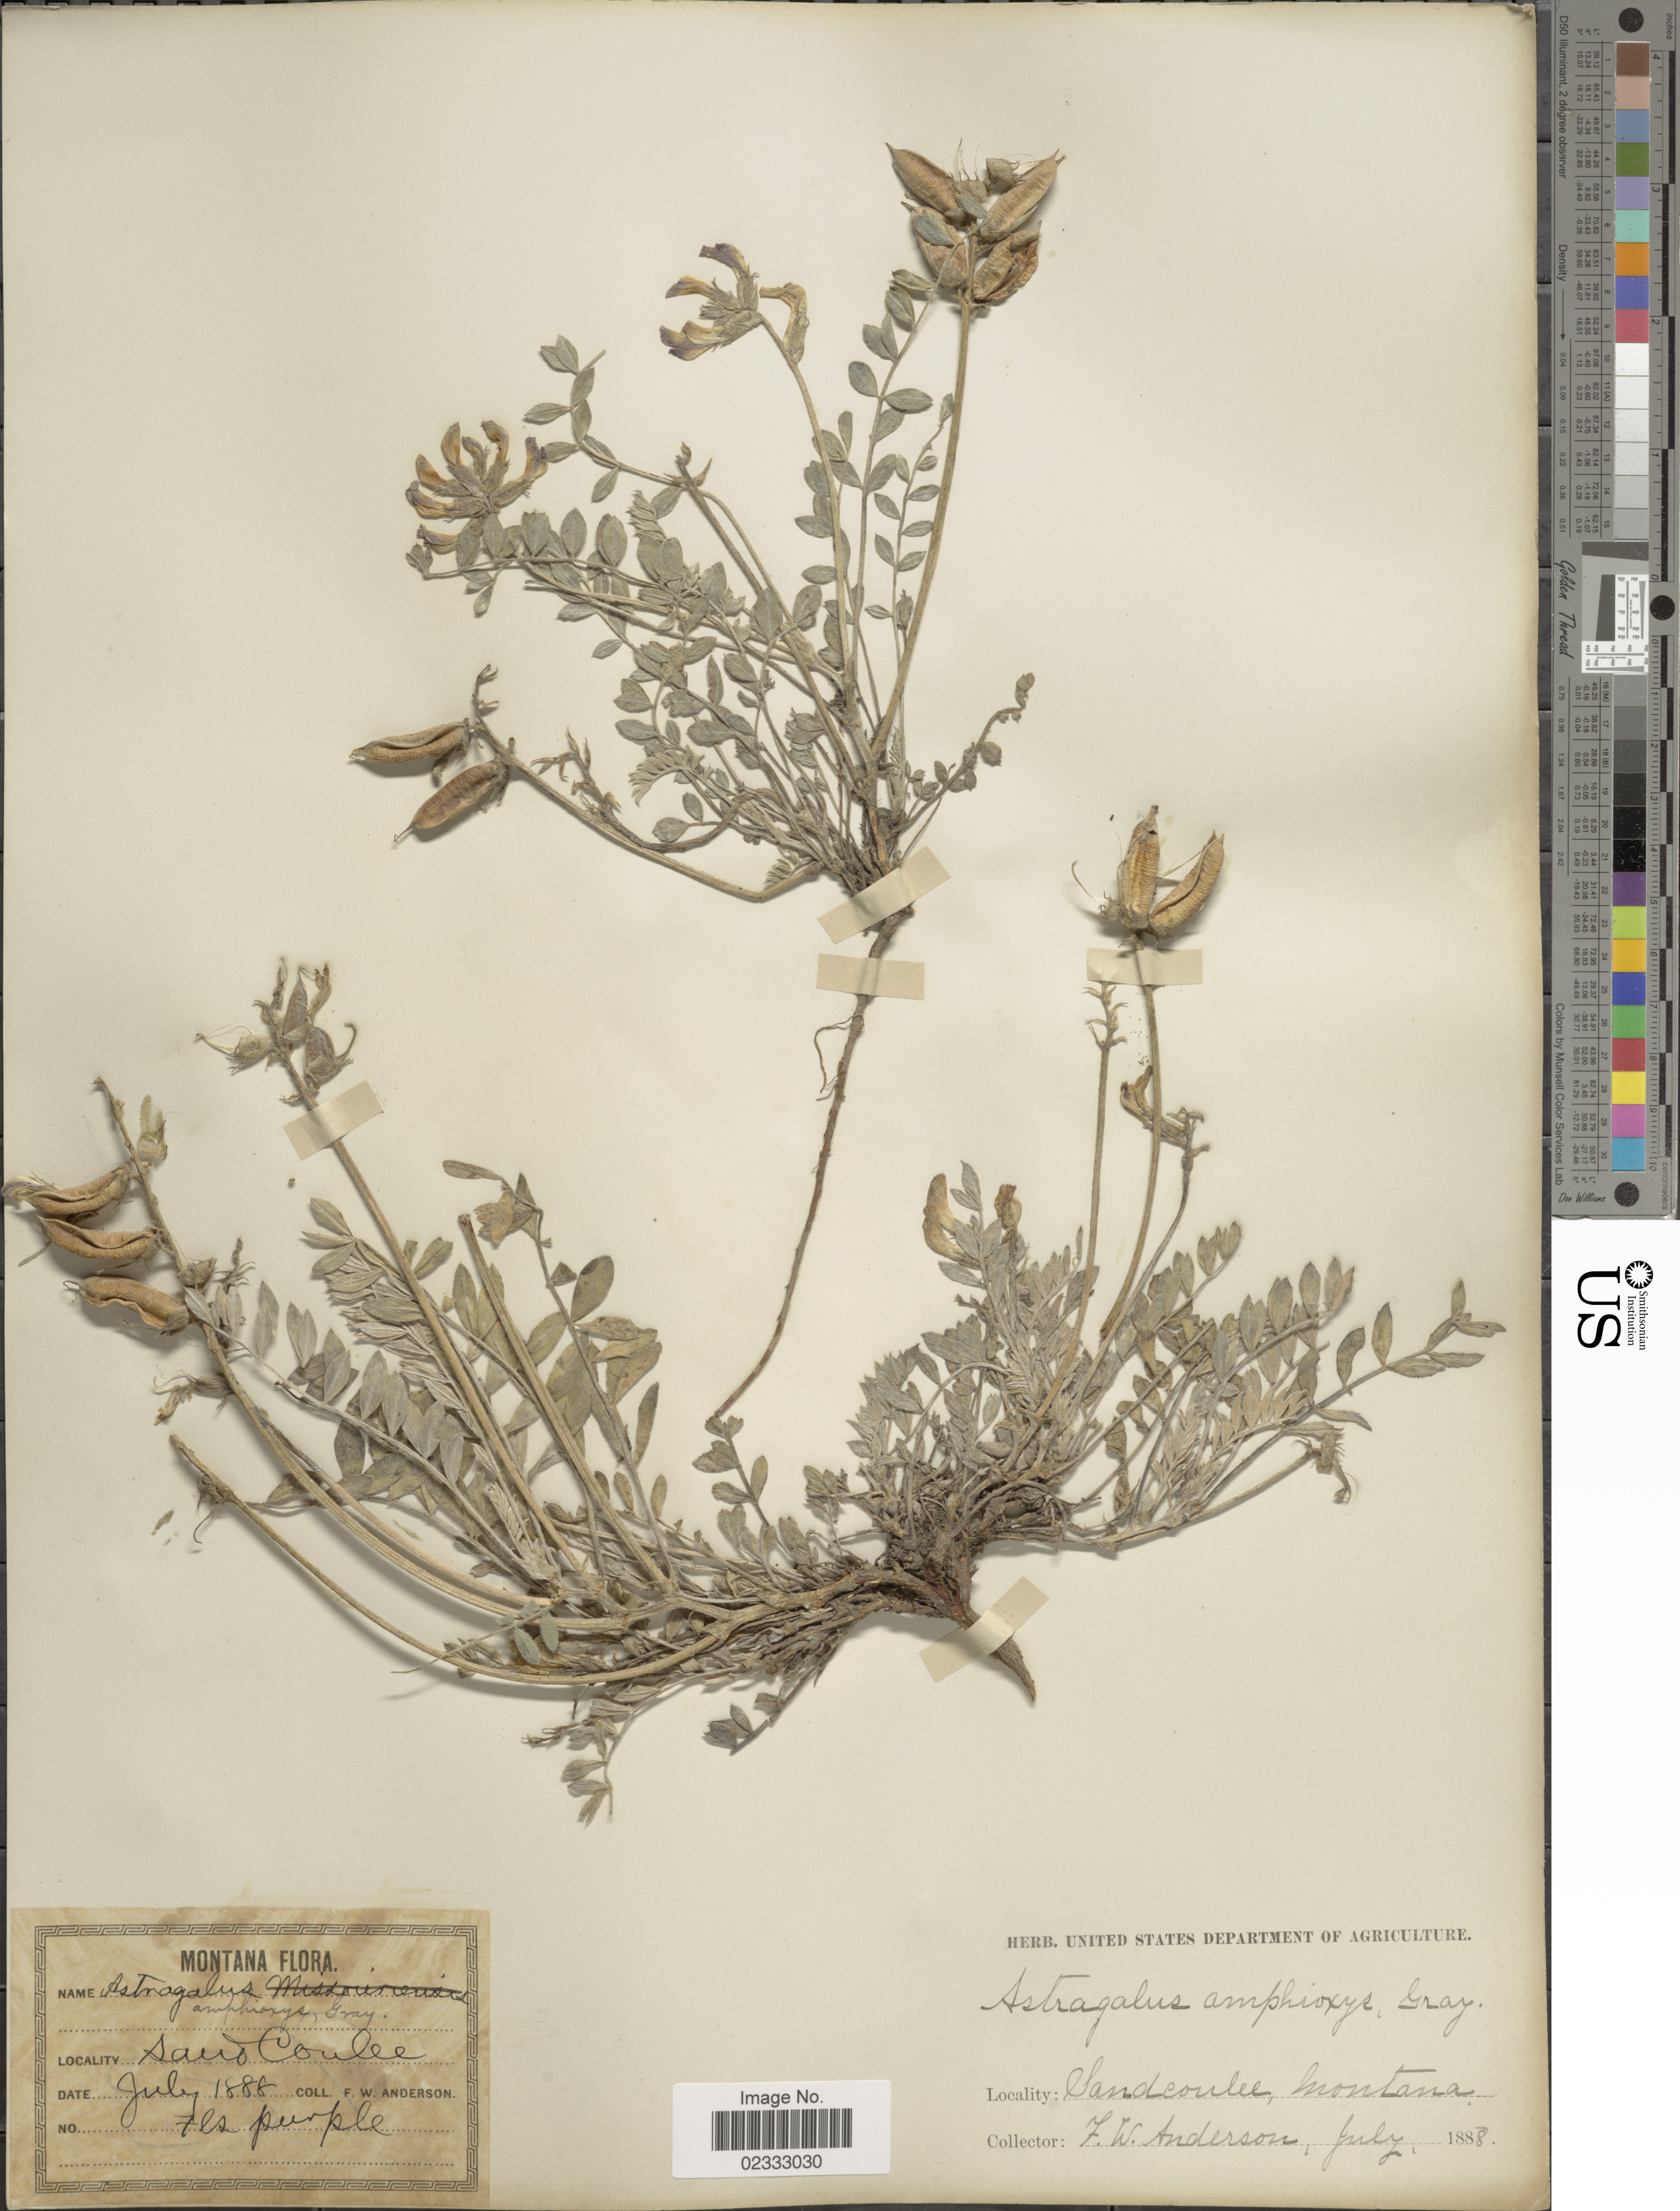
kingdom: Plantae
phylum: Tracheophyta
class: Magnoliopsida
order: Fabales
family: Fabaceae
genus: Astragalus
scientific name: Astragalus missouriensis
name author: Nutt.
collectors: F. W. Anderson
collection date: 1888-07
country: United States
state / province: Montana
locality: Sandcoulee